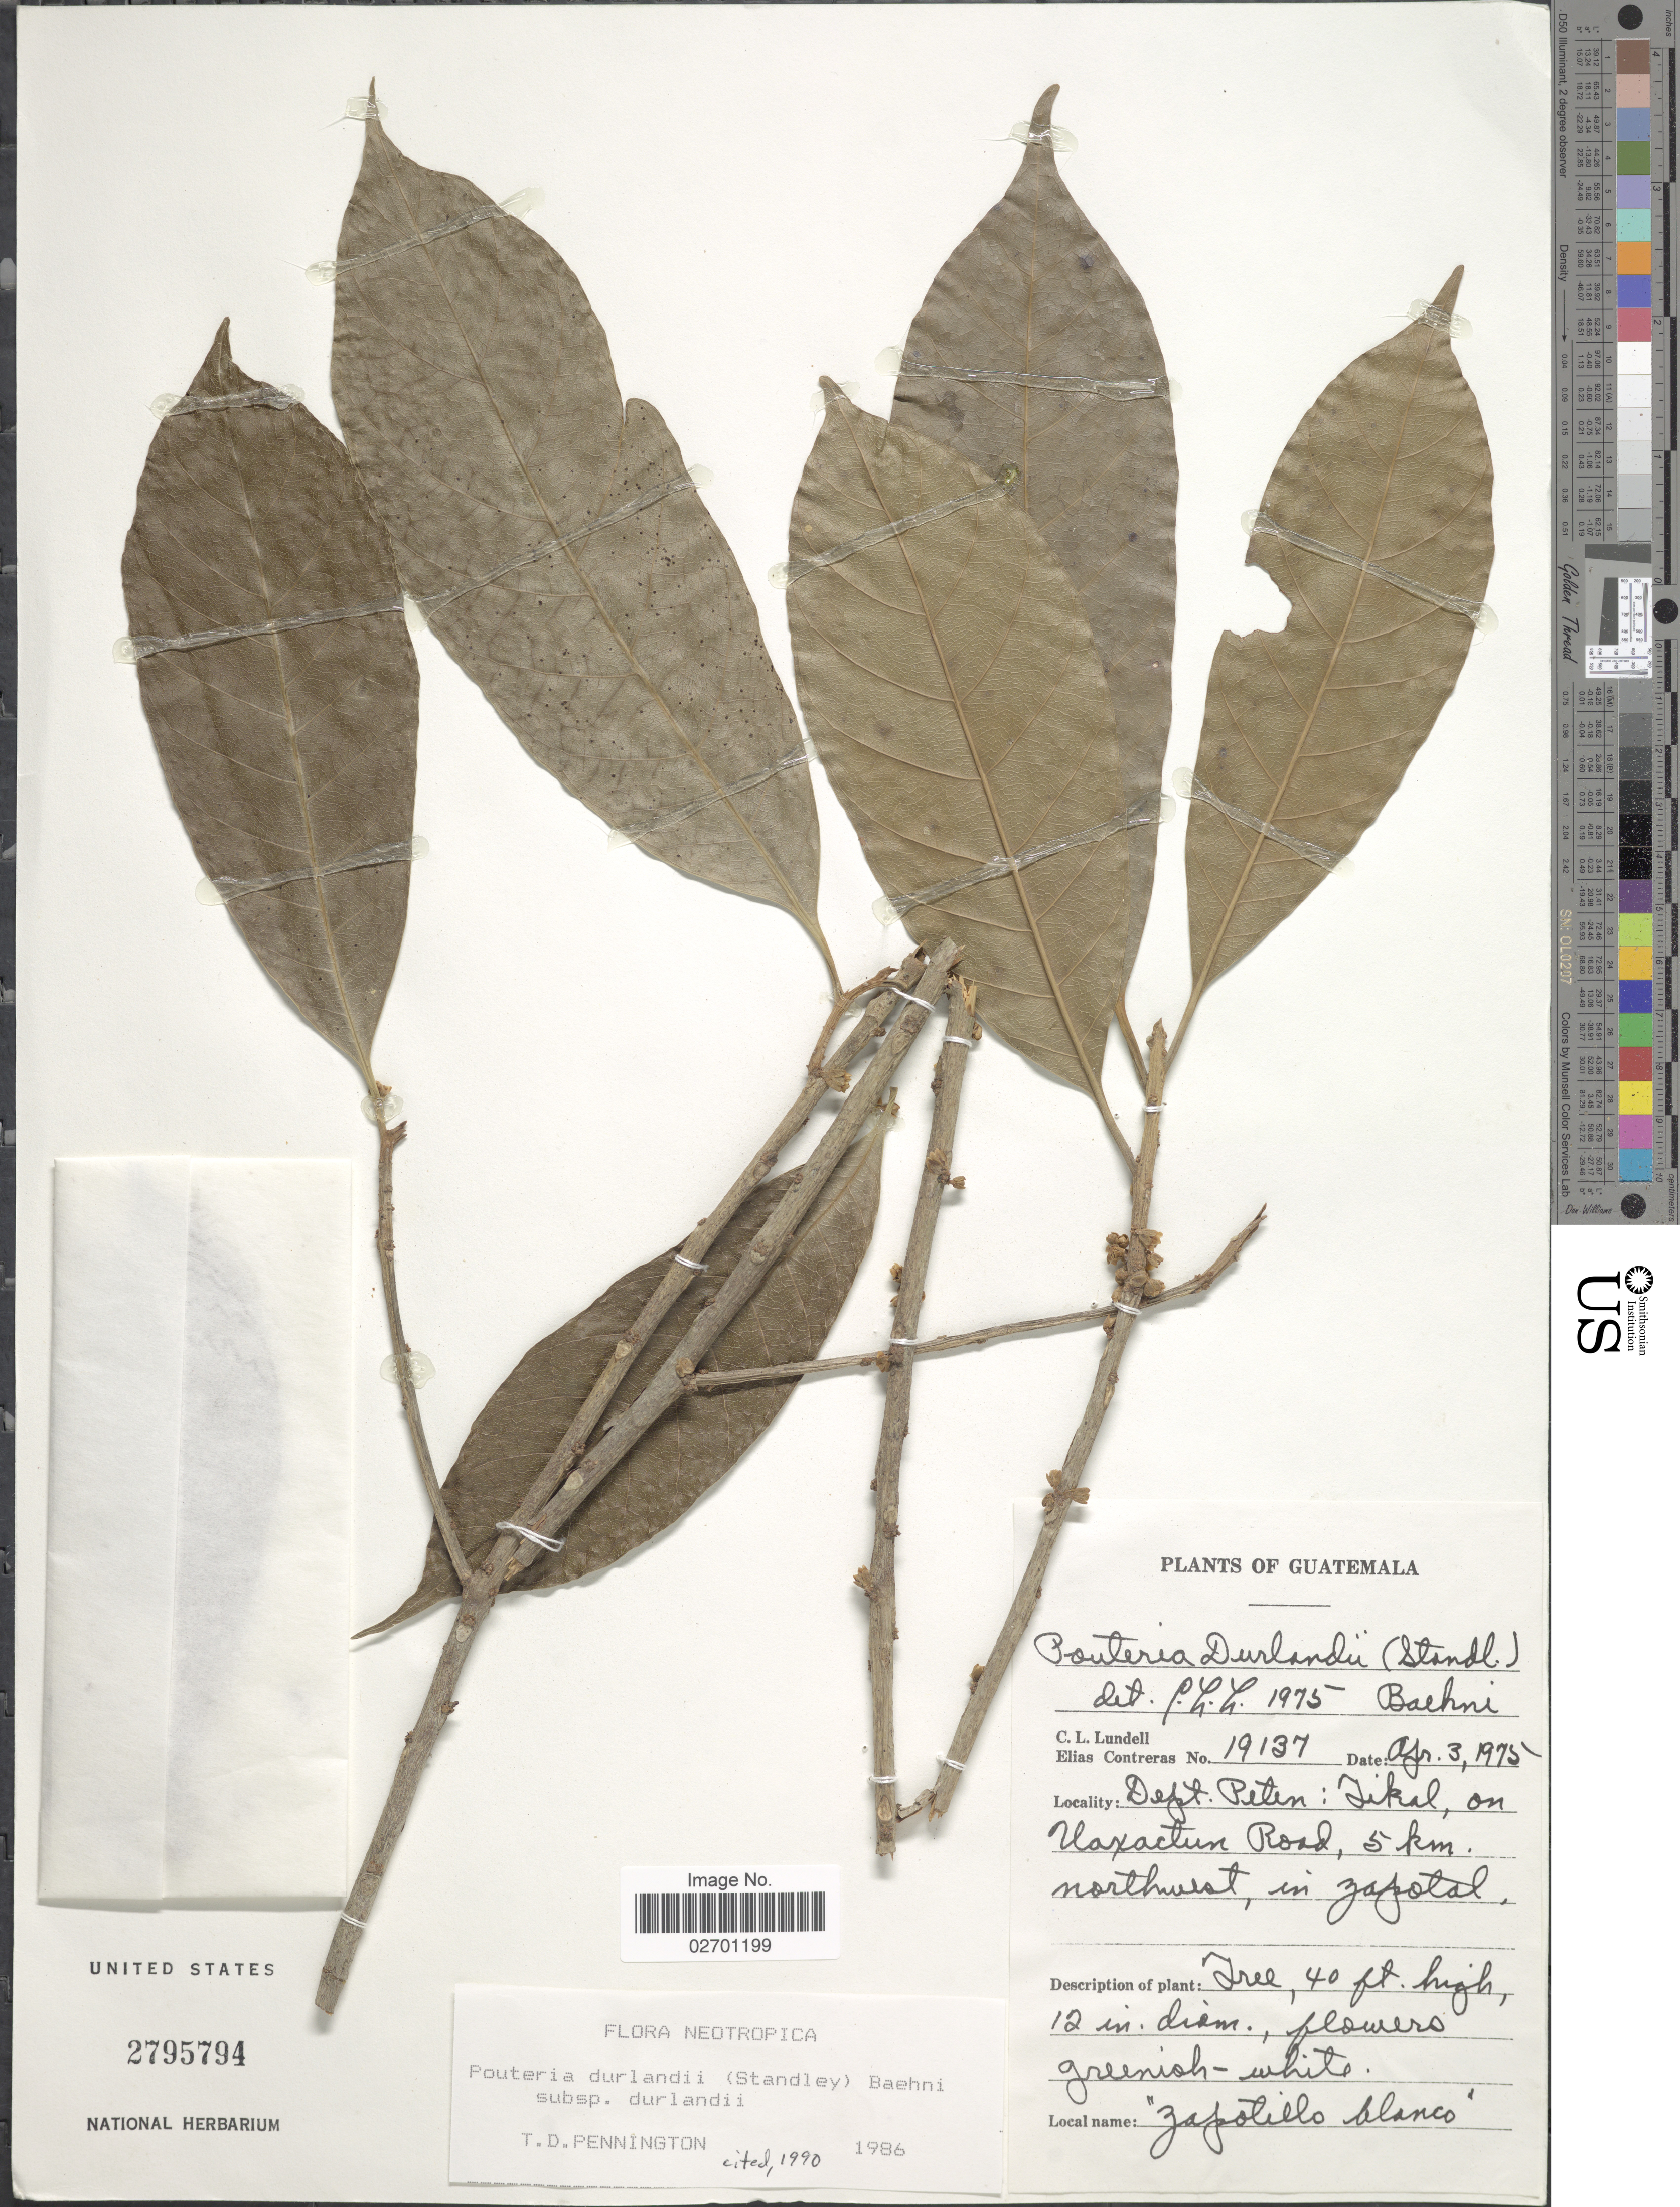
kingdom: Plantae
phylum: Tracheophyta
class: Magnoliopsida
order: Ericales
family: Sapotaceae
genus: Pouteria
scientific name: Pouteria durlandii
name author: (Standl.) Baehni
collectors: C. L. Lundell & E. Contreras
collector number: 19137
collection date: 1975-04-03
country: Guatemala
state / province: El Petén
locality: Tikal, on Uaxactun, Road, 5 km. northwest, in Zapotal.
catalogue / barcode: US 2795794